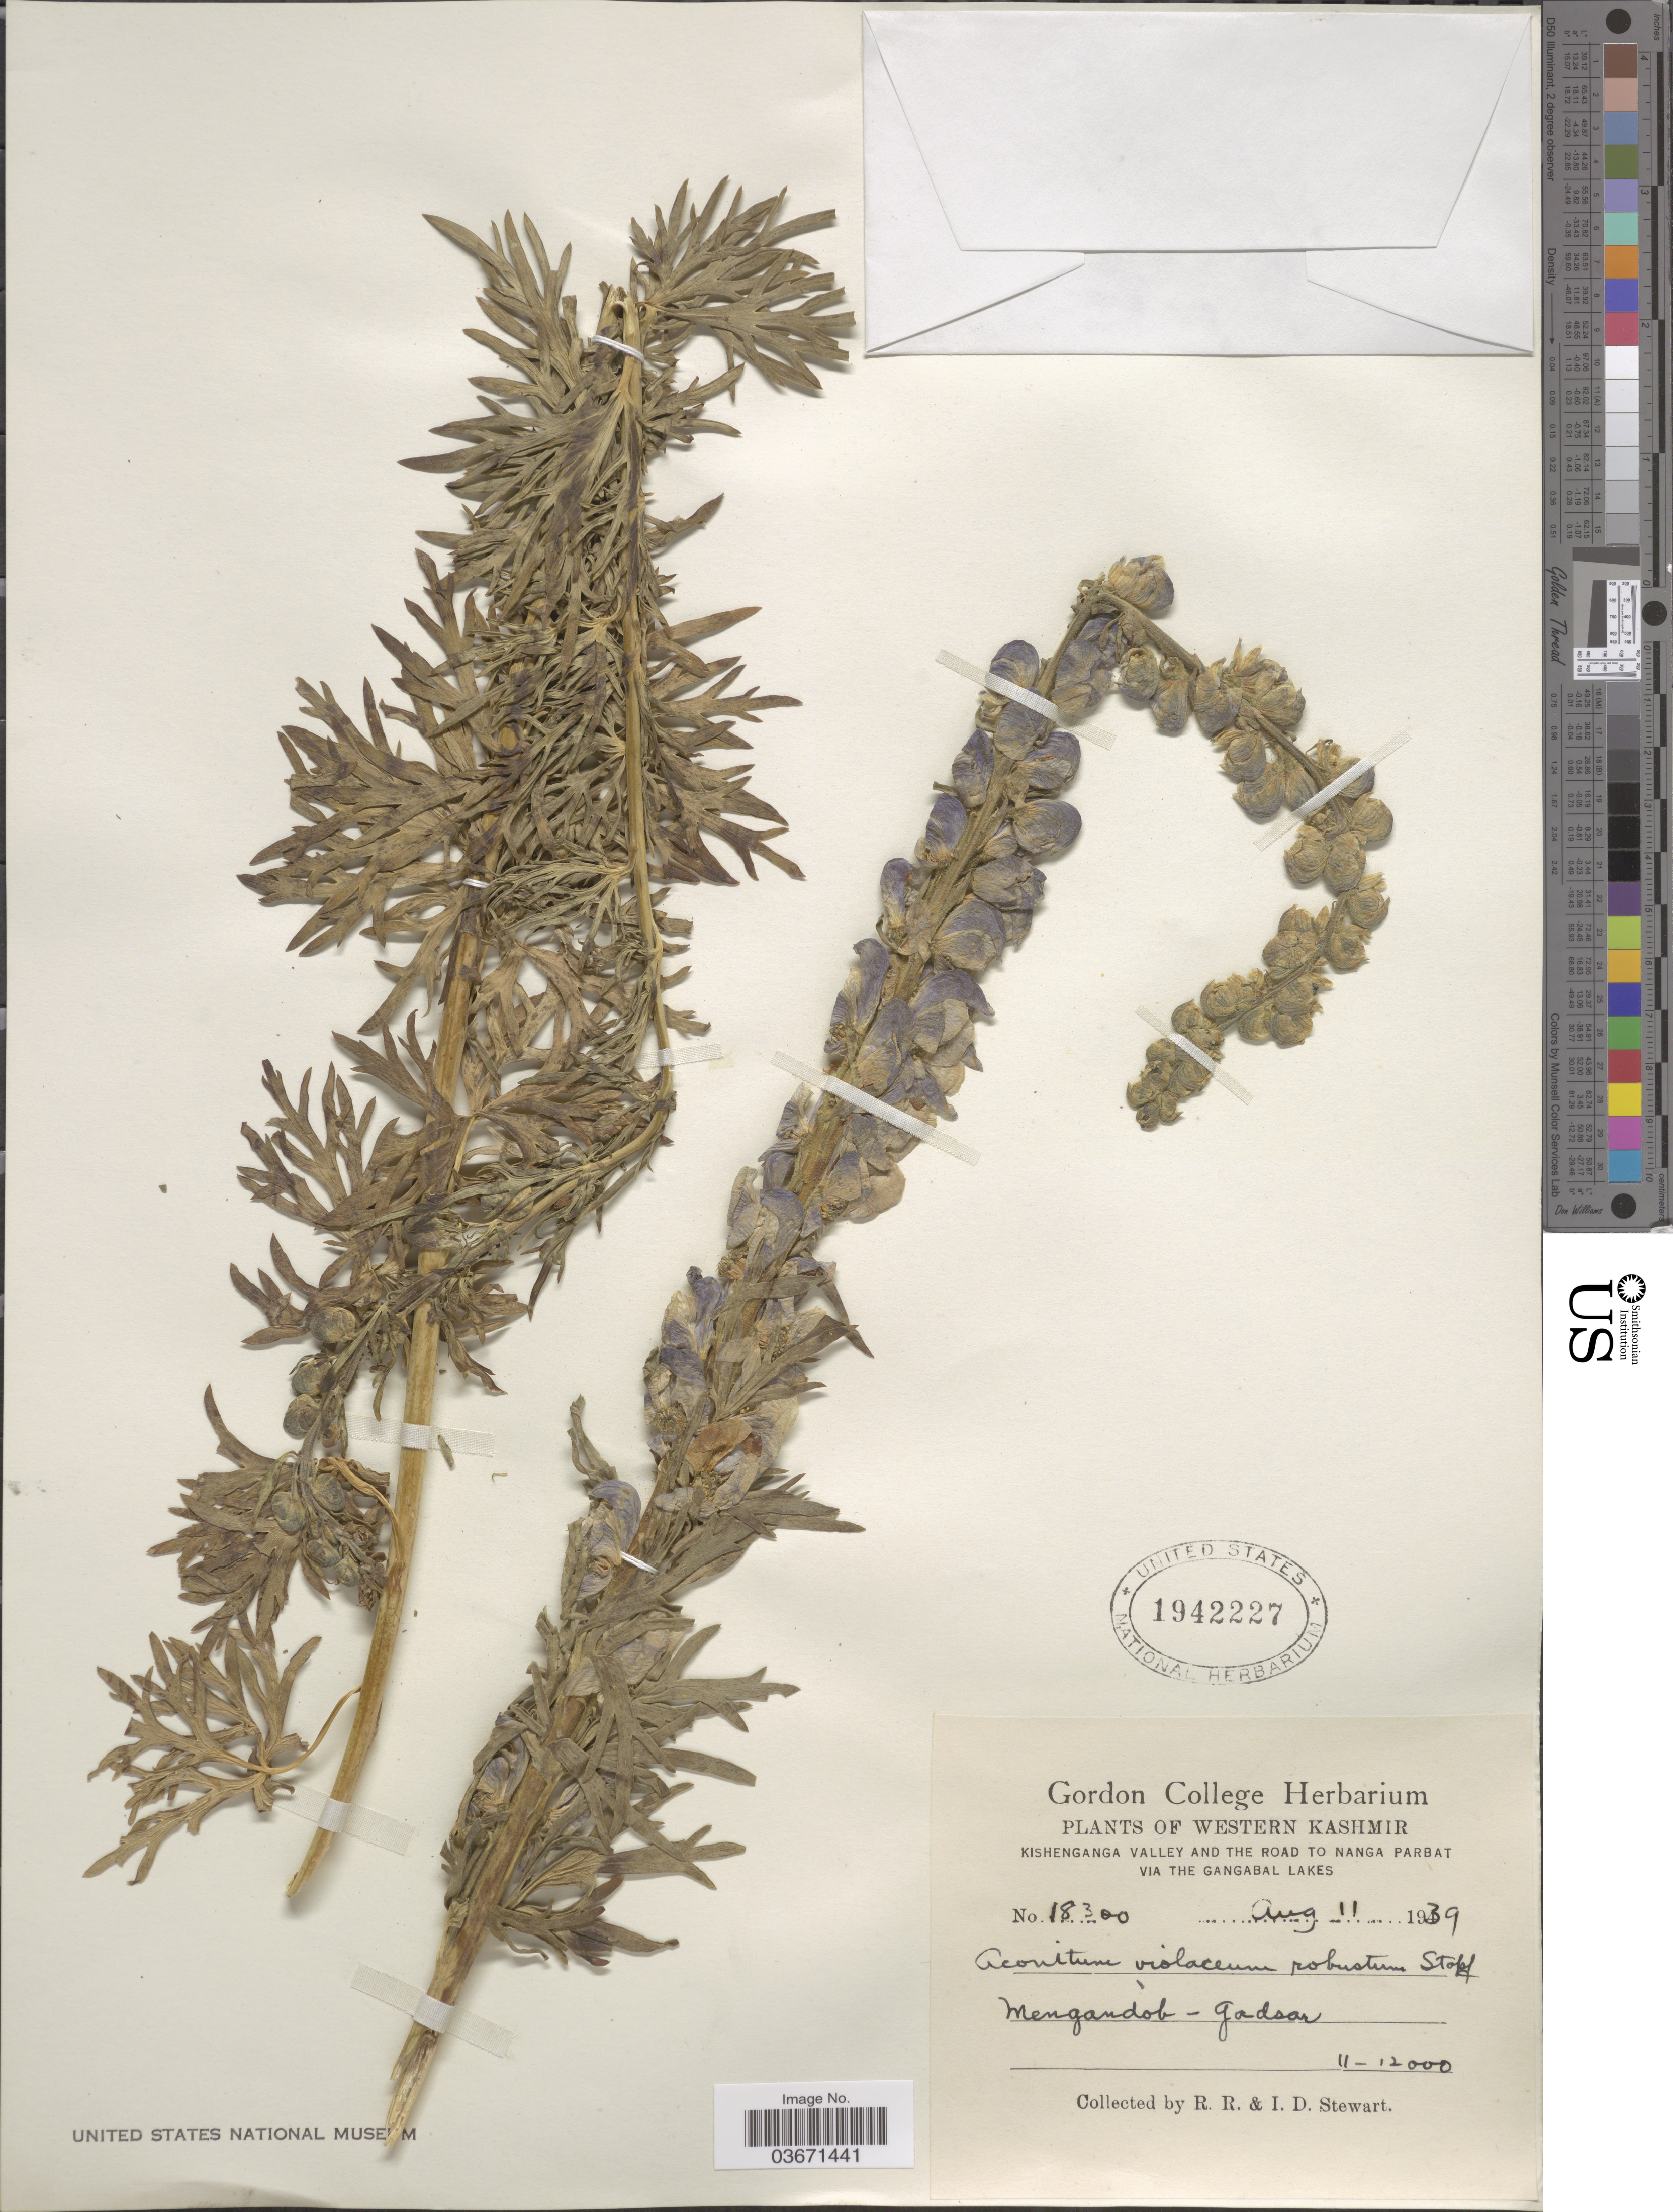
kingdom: Plantae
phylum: Tracheophyta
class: Magnoliopsida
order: Ranunculales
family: Ranunculaceae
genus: Aconitum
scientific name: Aconitum violaceum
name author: Jacquem. ex Stapf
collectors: R. Stewart & I. Stewart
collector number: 18300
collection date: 1939-08-11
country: India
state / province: Jammu and Kashmir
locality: Western Kashmir. Kishenganga Valley and the road to Nanga Parbat via the Gangabal Lakes. Mengandob - Gadsar.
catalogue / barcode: US 1942227